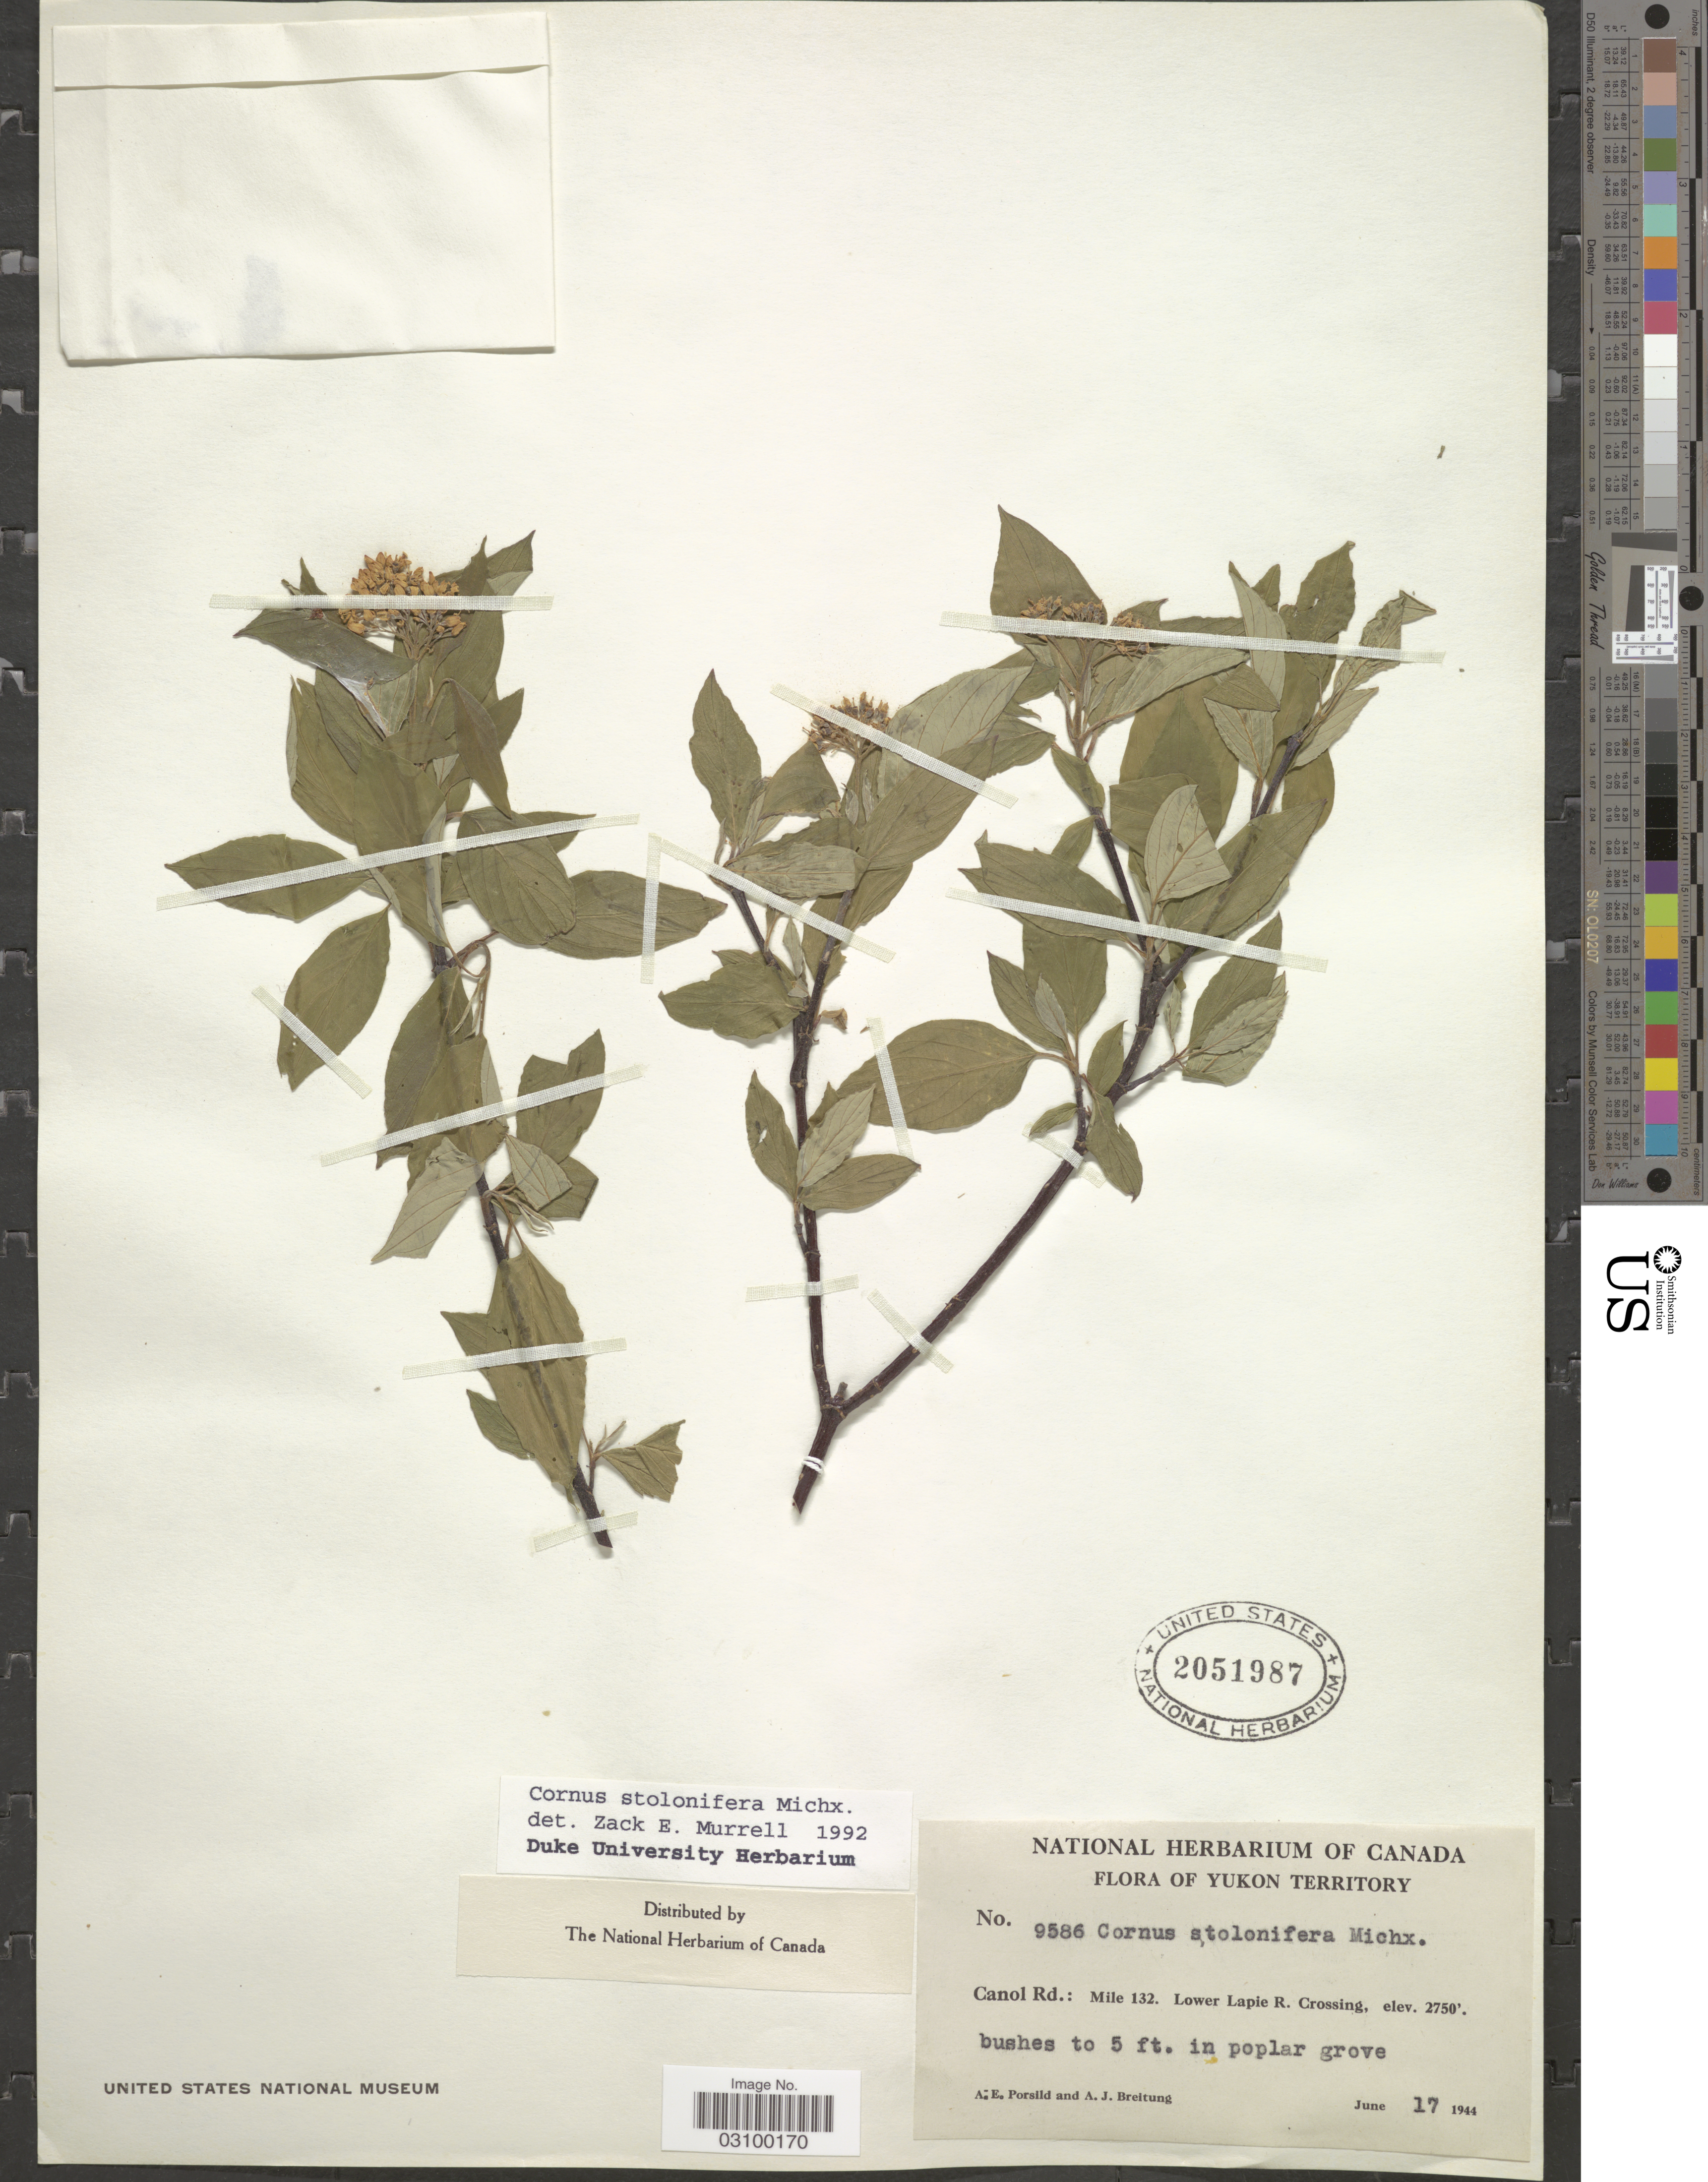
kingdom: Plantae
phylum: Tracheophyta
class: Magnoliopsida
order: Cornales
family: Cornaceae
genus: Cornus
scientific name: Cornus sericea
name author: L.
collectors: A. E. Porsild & A. Breitung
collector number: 9586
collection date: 1944-06-17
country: Canada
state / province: Yukon Territory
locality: Canol Rd.: Mile 132. Lower Lapie R. Crossing.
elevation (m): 838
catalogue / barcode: US 2051987